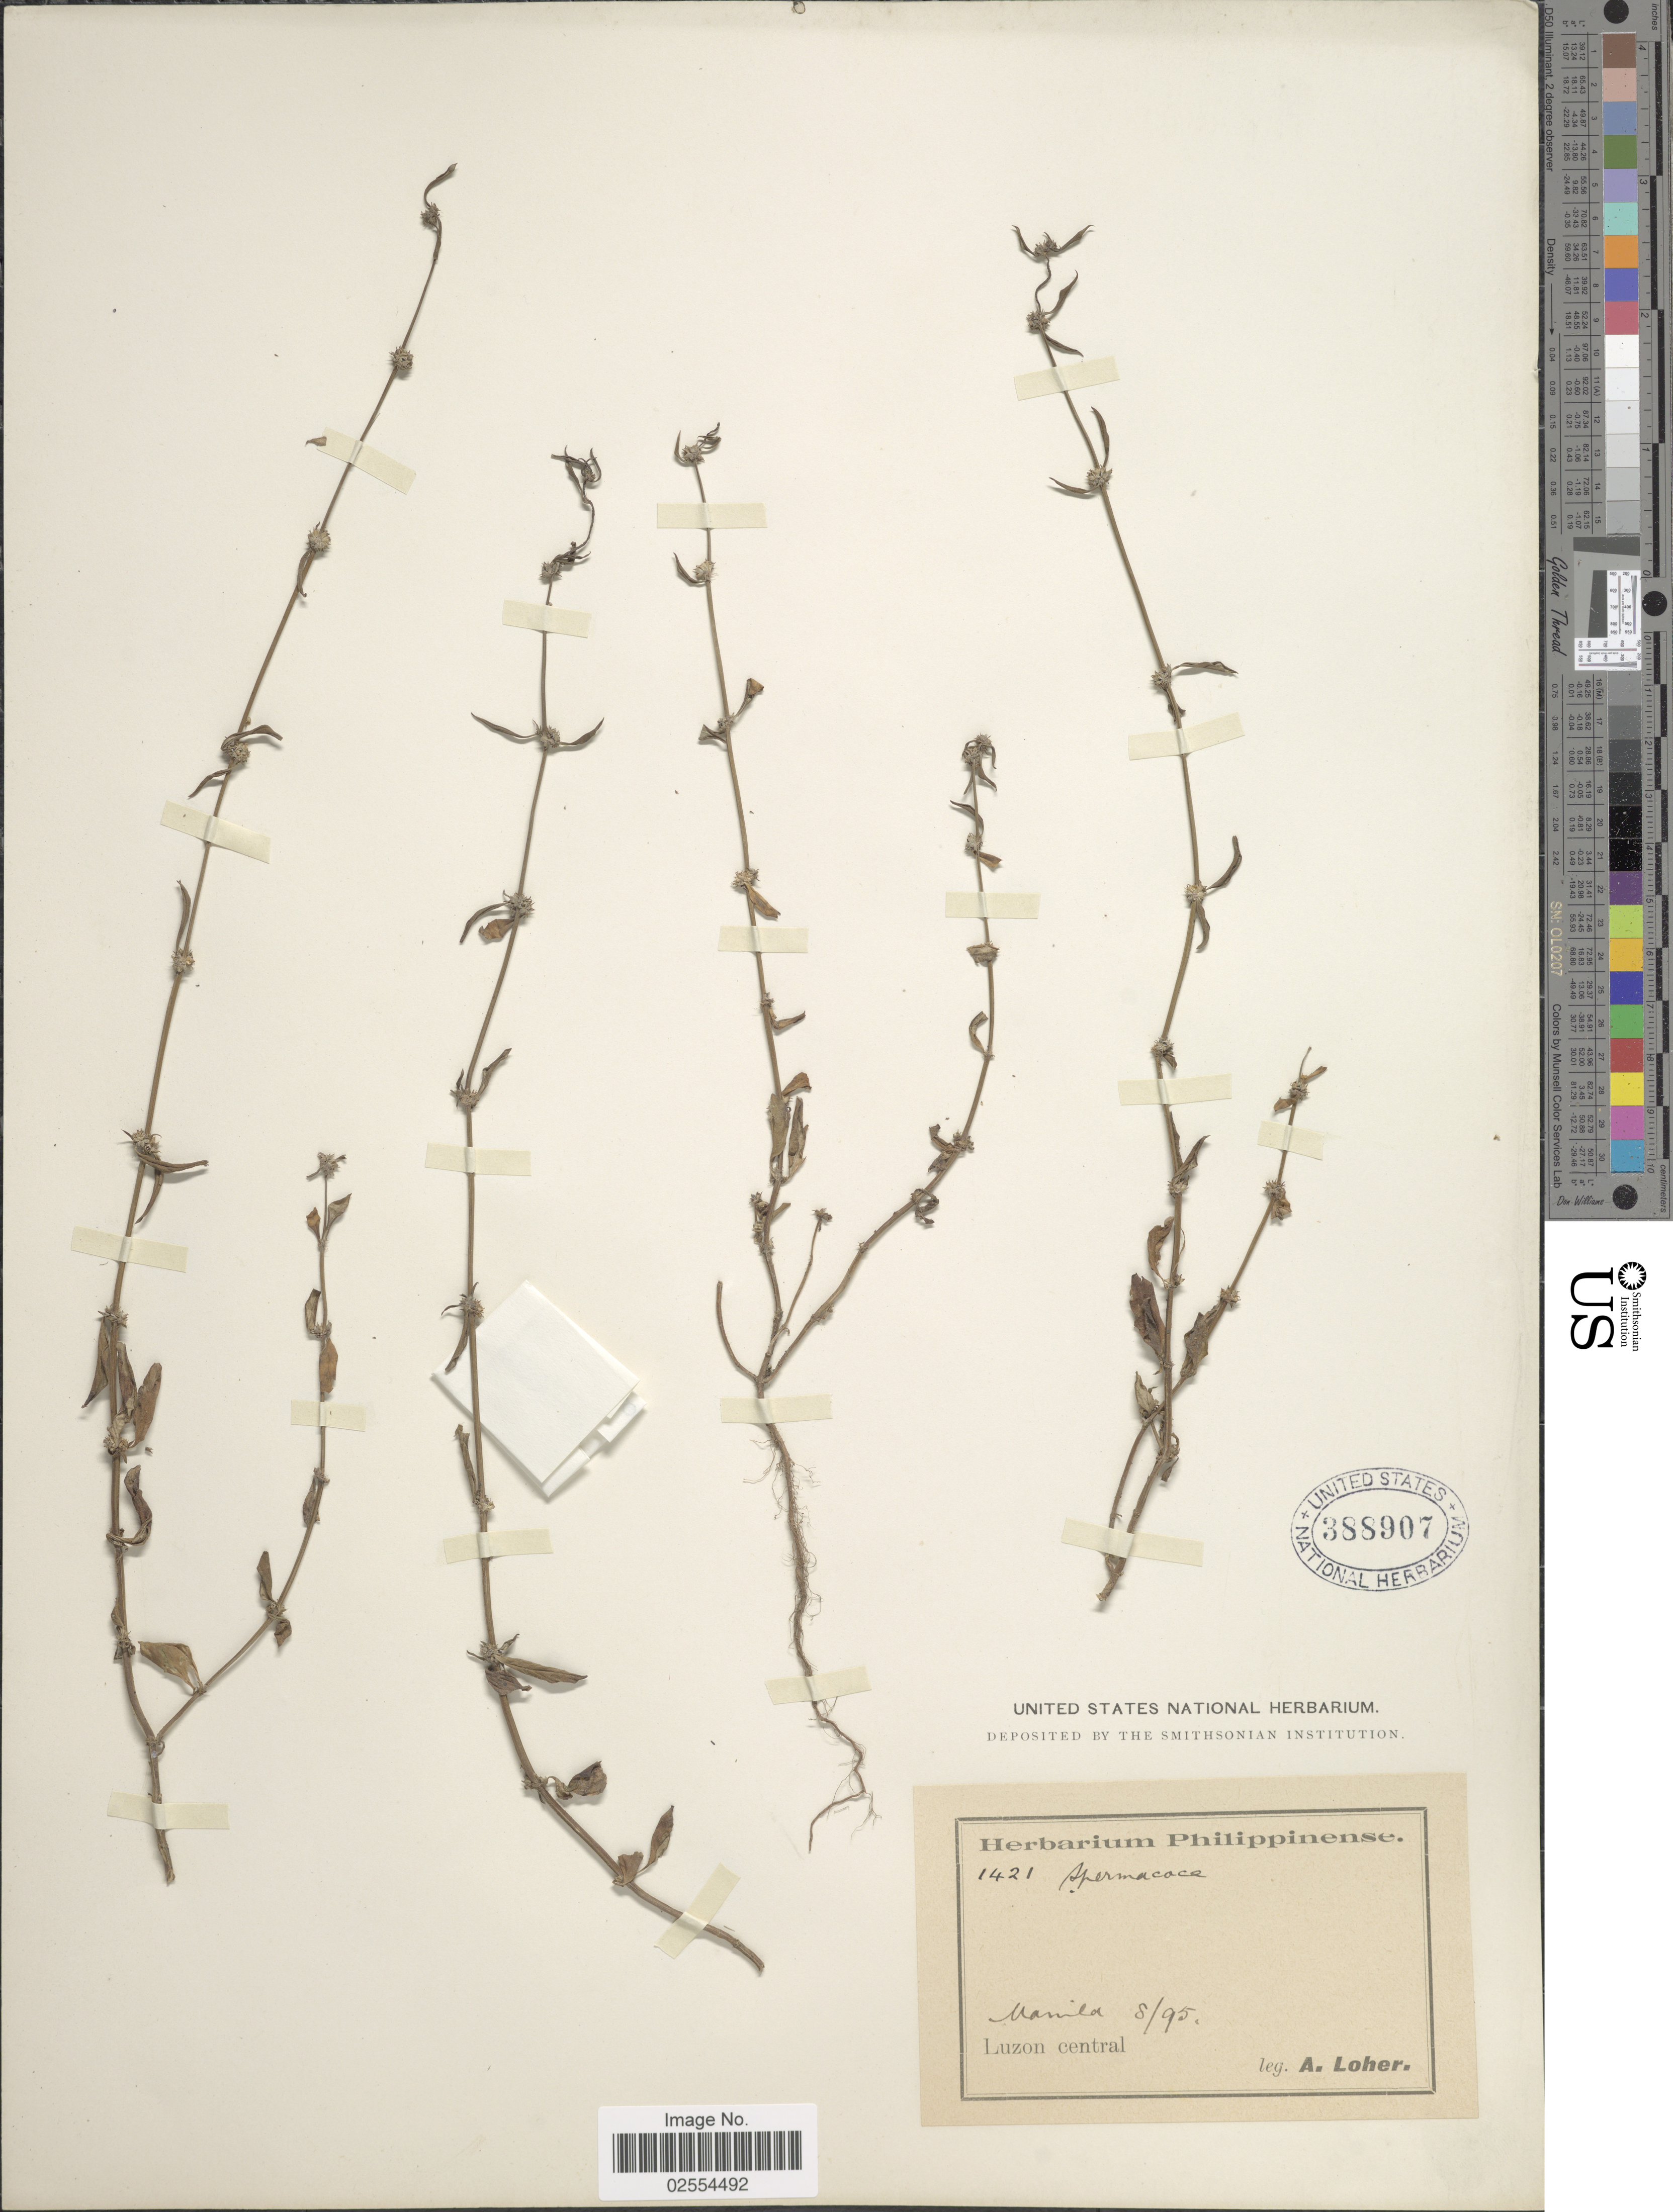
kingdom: Plantae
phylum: Tracheophyta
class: Magnoliopsida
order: Gentianales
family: Rubiaceae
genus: Spermacoce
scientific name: Spermacoce ocymoides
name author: Burm. f.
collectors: A. Loher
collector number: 1421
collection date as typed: Transcribed d/m/y: /8/95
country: Philippines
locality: Manila, Luzon central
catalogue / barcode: US 388907